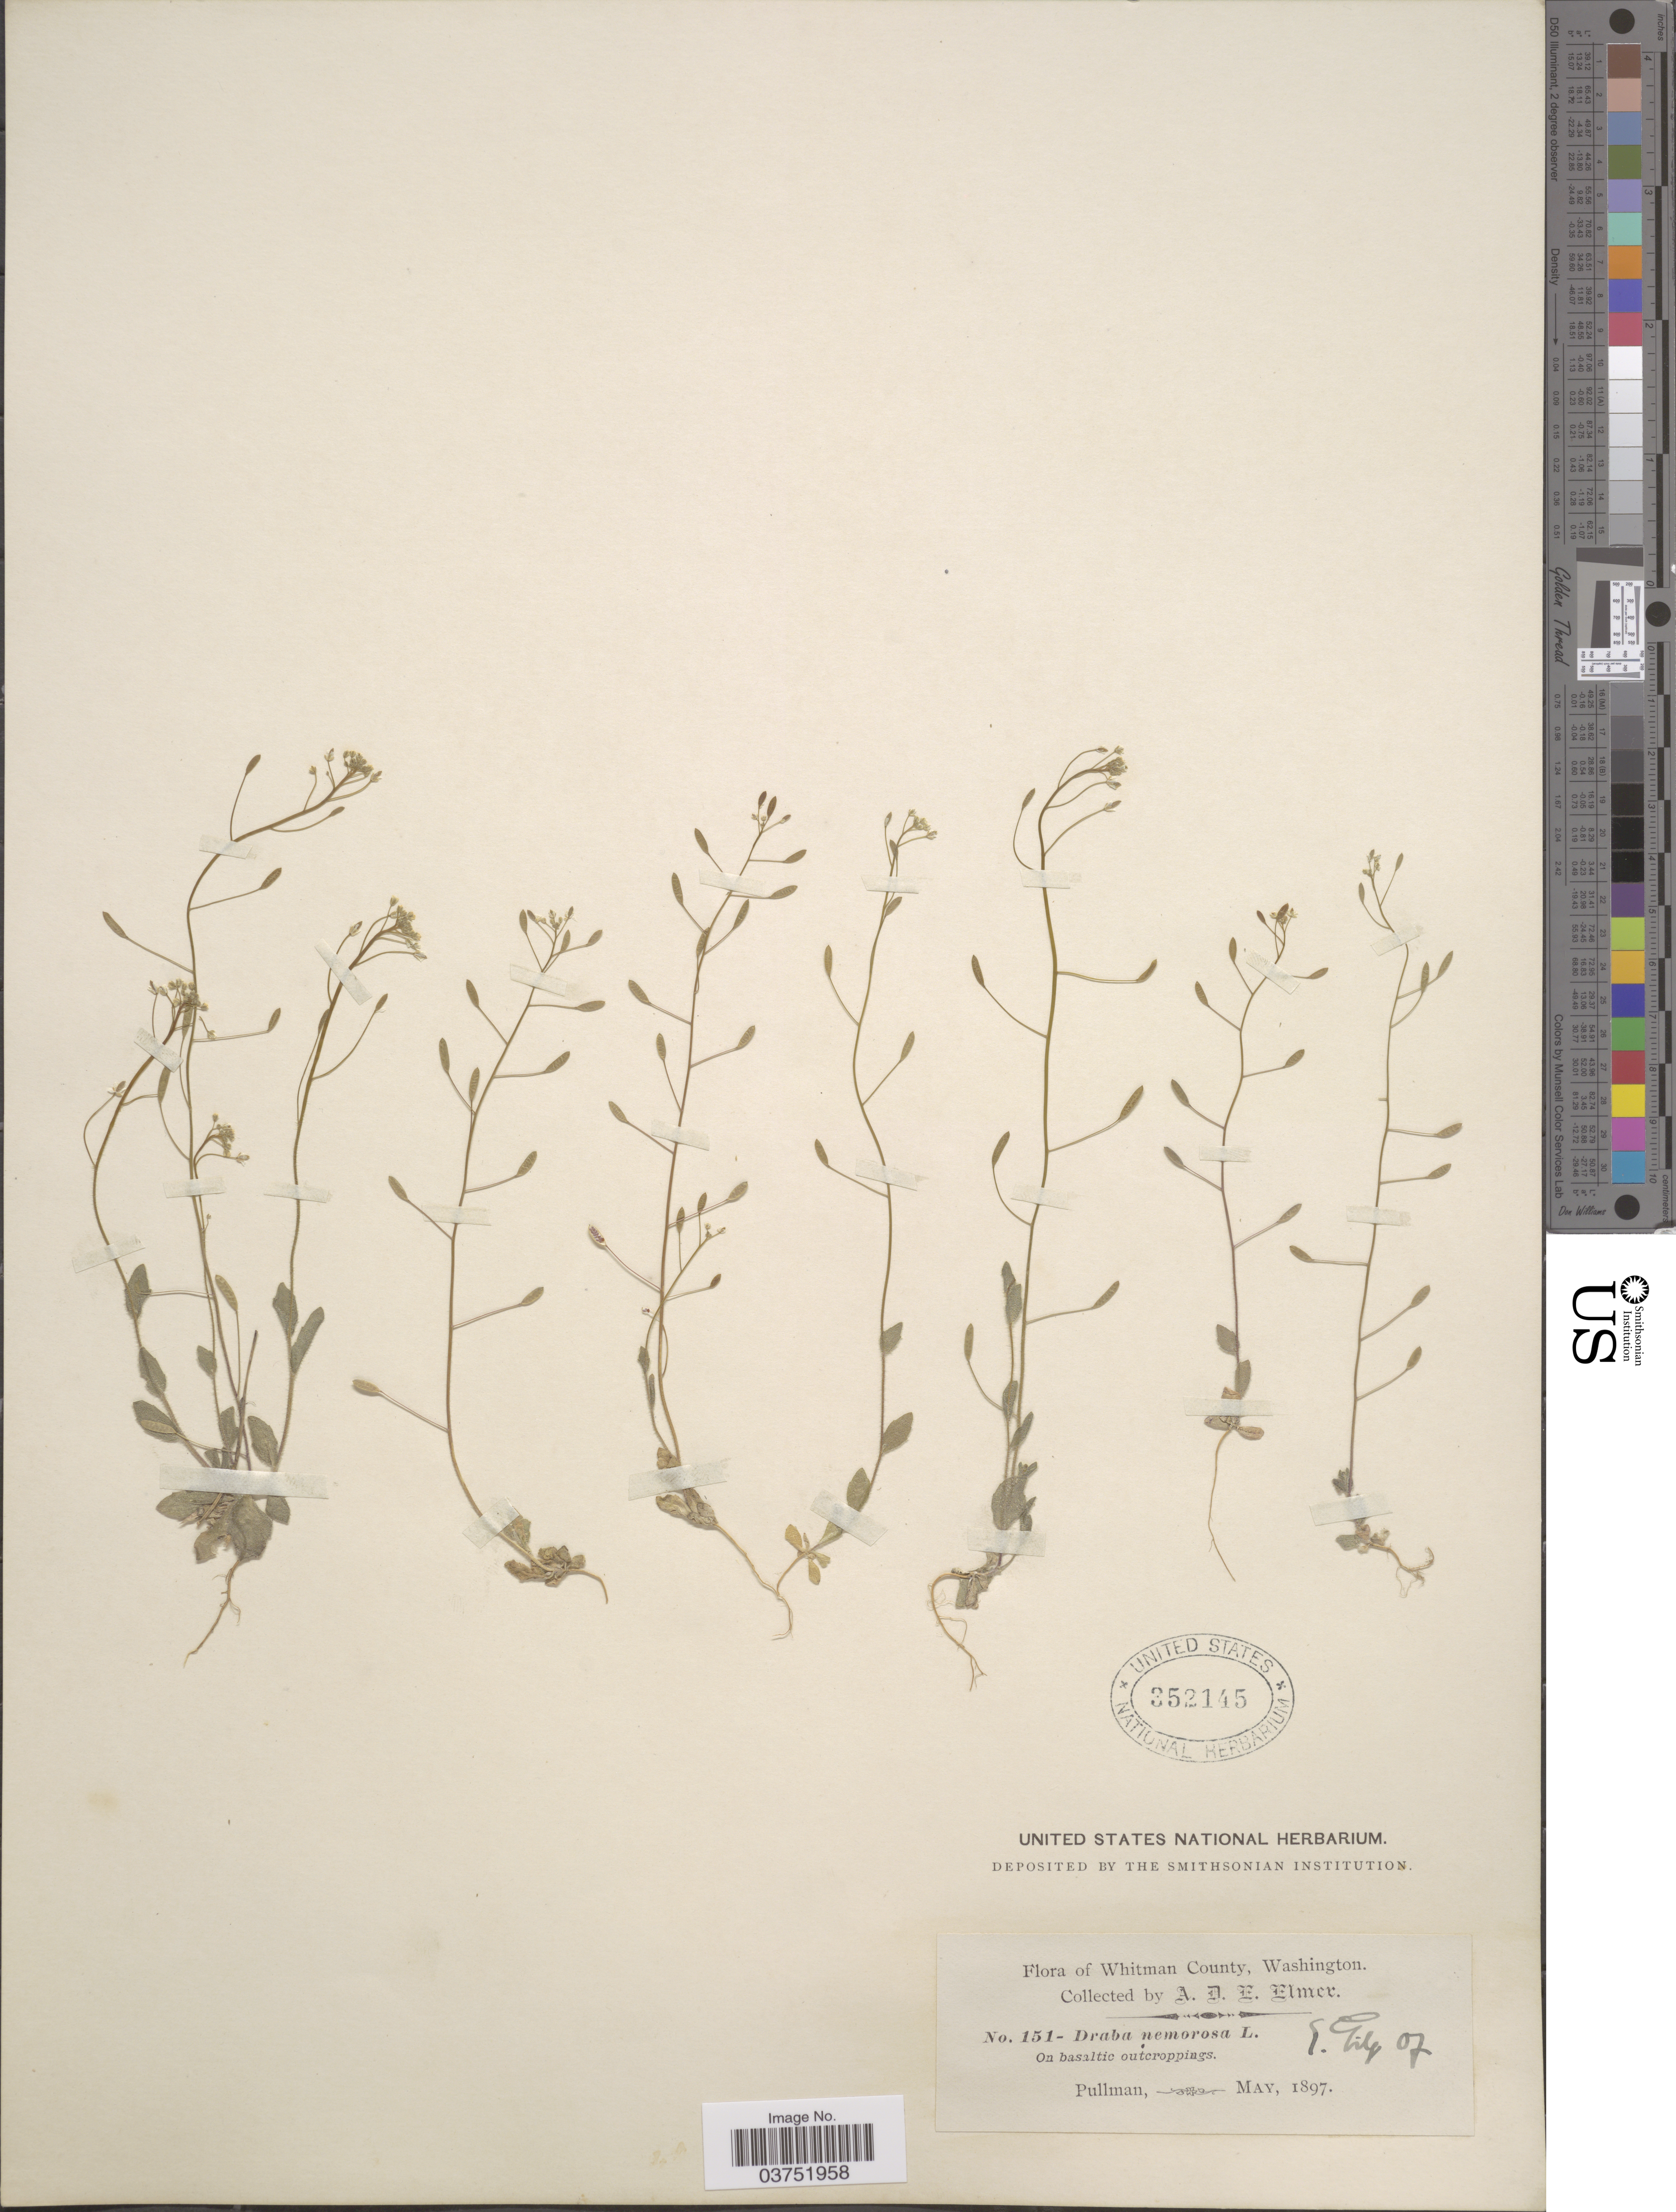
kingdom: Plantae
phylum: Tracheophyta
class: Magnoliopsida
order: Brassicales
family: Brassicaceae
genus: Draba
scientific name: Draba nemorosa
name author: L.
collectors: A. D. E. Elmer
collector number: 151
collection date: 1897-05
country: United States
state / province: Washington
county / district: Whitman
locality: Whitman County. Pullman.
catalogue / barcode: US 352145